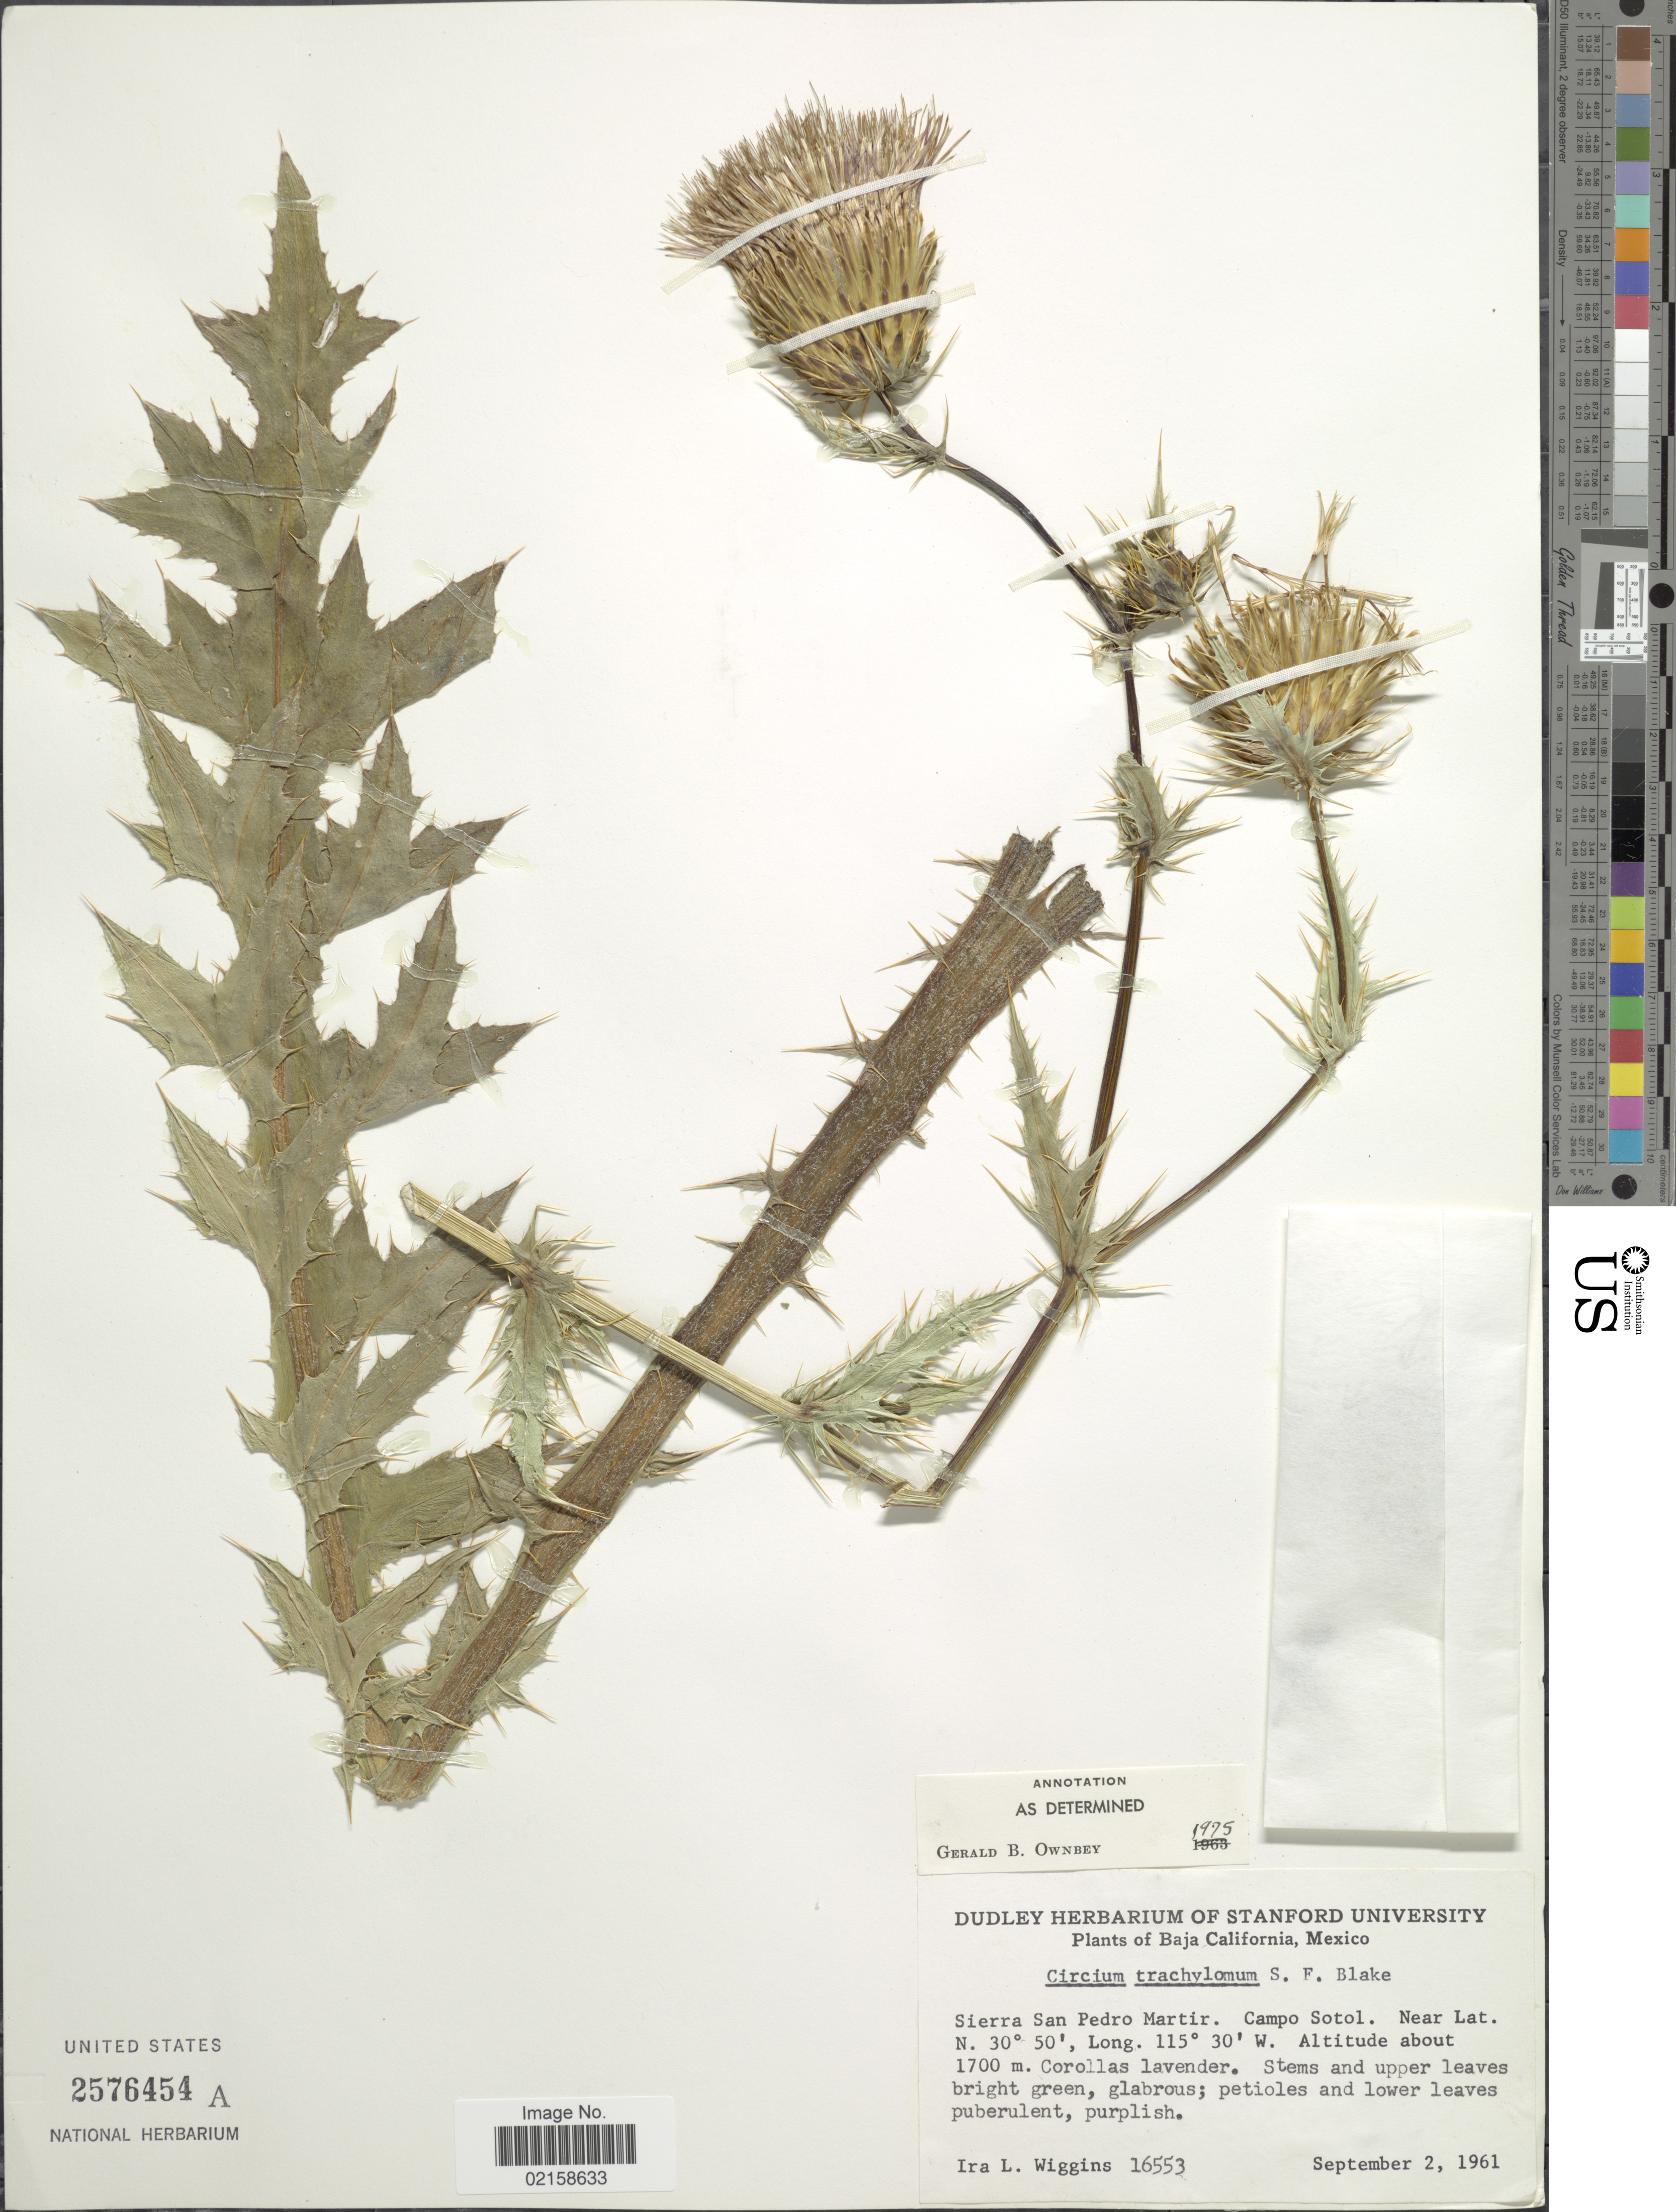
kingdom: Plantae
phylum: Tracheophyta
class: Magnoliopsida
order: Asterales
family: Asteraceae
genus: Cirsium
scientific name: Cirsium trachylomum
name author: S.F. Blake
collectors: I. L. Wiggins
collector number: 16553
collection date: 1961-09-02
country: Mexico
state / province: Baja California Norte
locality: Sierra San Pedro Martir, Campo Sotol.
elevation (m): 1700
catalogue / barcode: US 2576454A